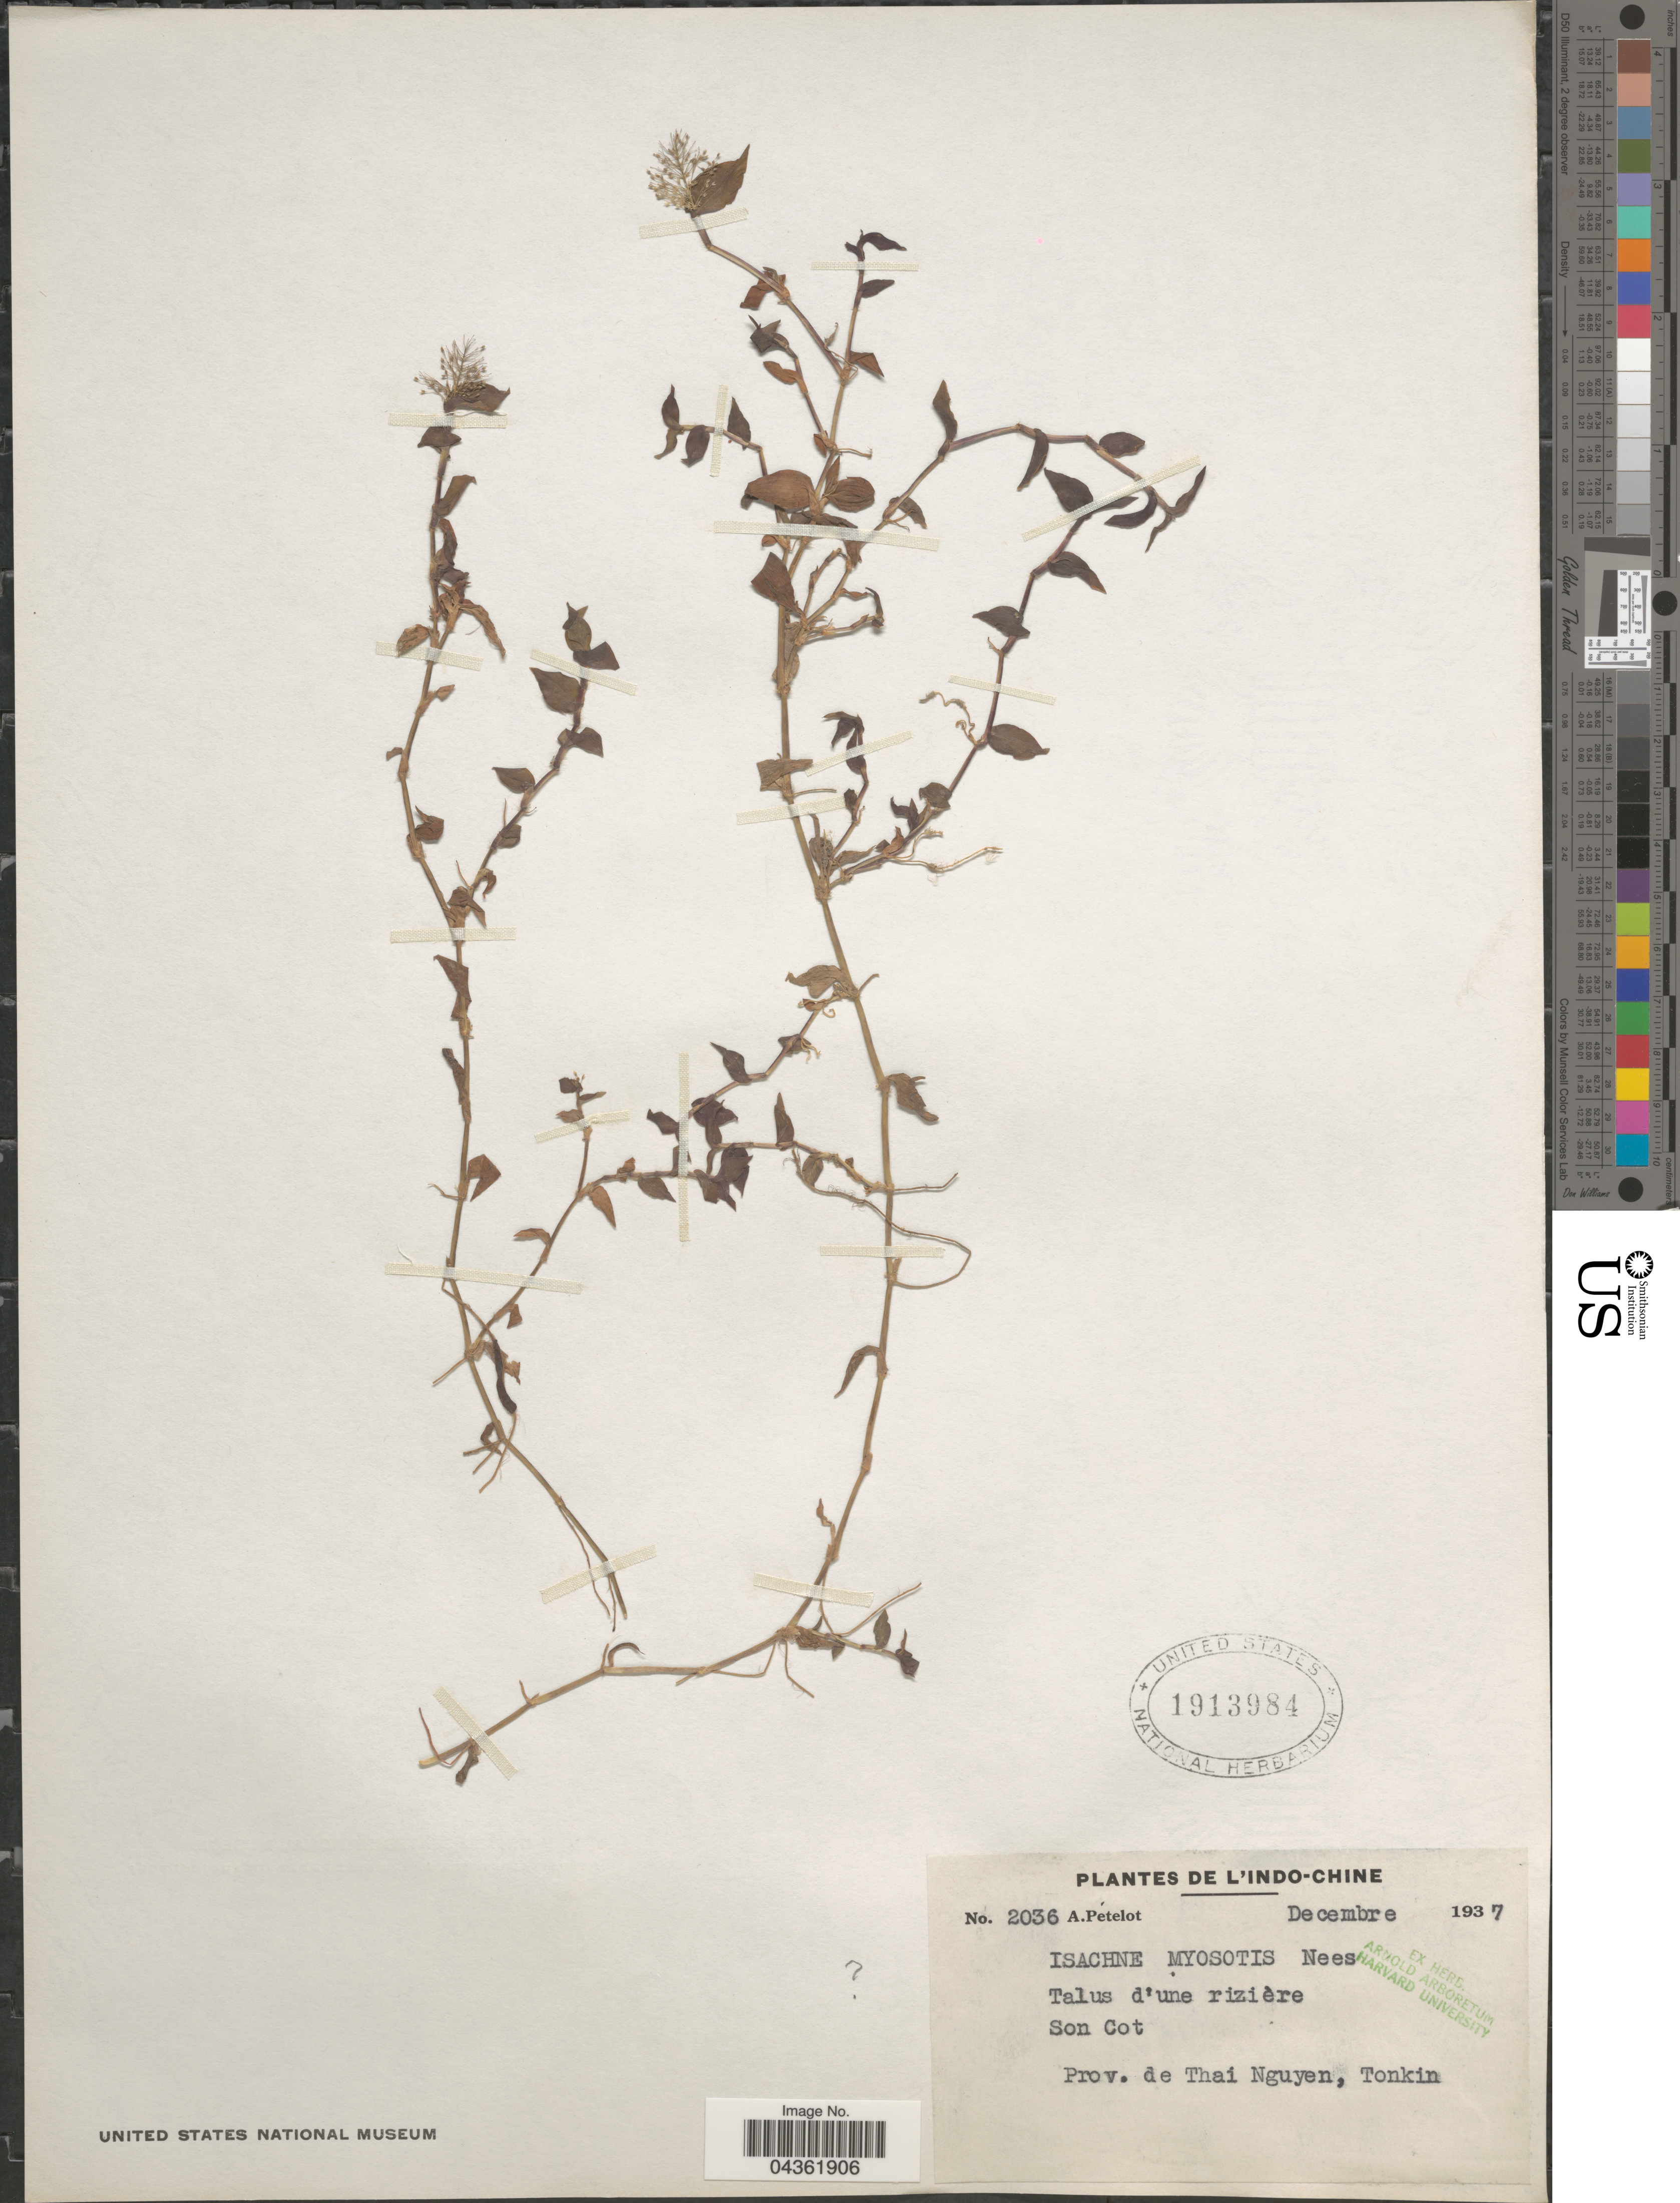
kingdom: Plantae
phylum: Tracheophyta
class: Liliopsida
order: Poales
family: Poaceae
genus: Isachne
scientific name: Isachne myosotis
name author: Nees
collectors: A. Petelot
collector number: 2036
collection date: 1937-12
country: Vietnam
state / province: Thai Nguyen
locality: L'Indo-Chine. Talus d'une rizière Son Cot. Tonkin.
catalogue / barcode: US 1913984